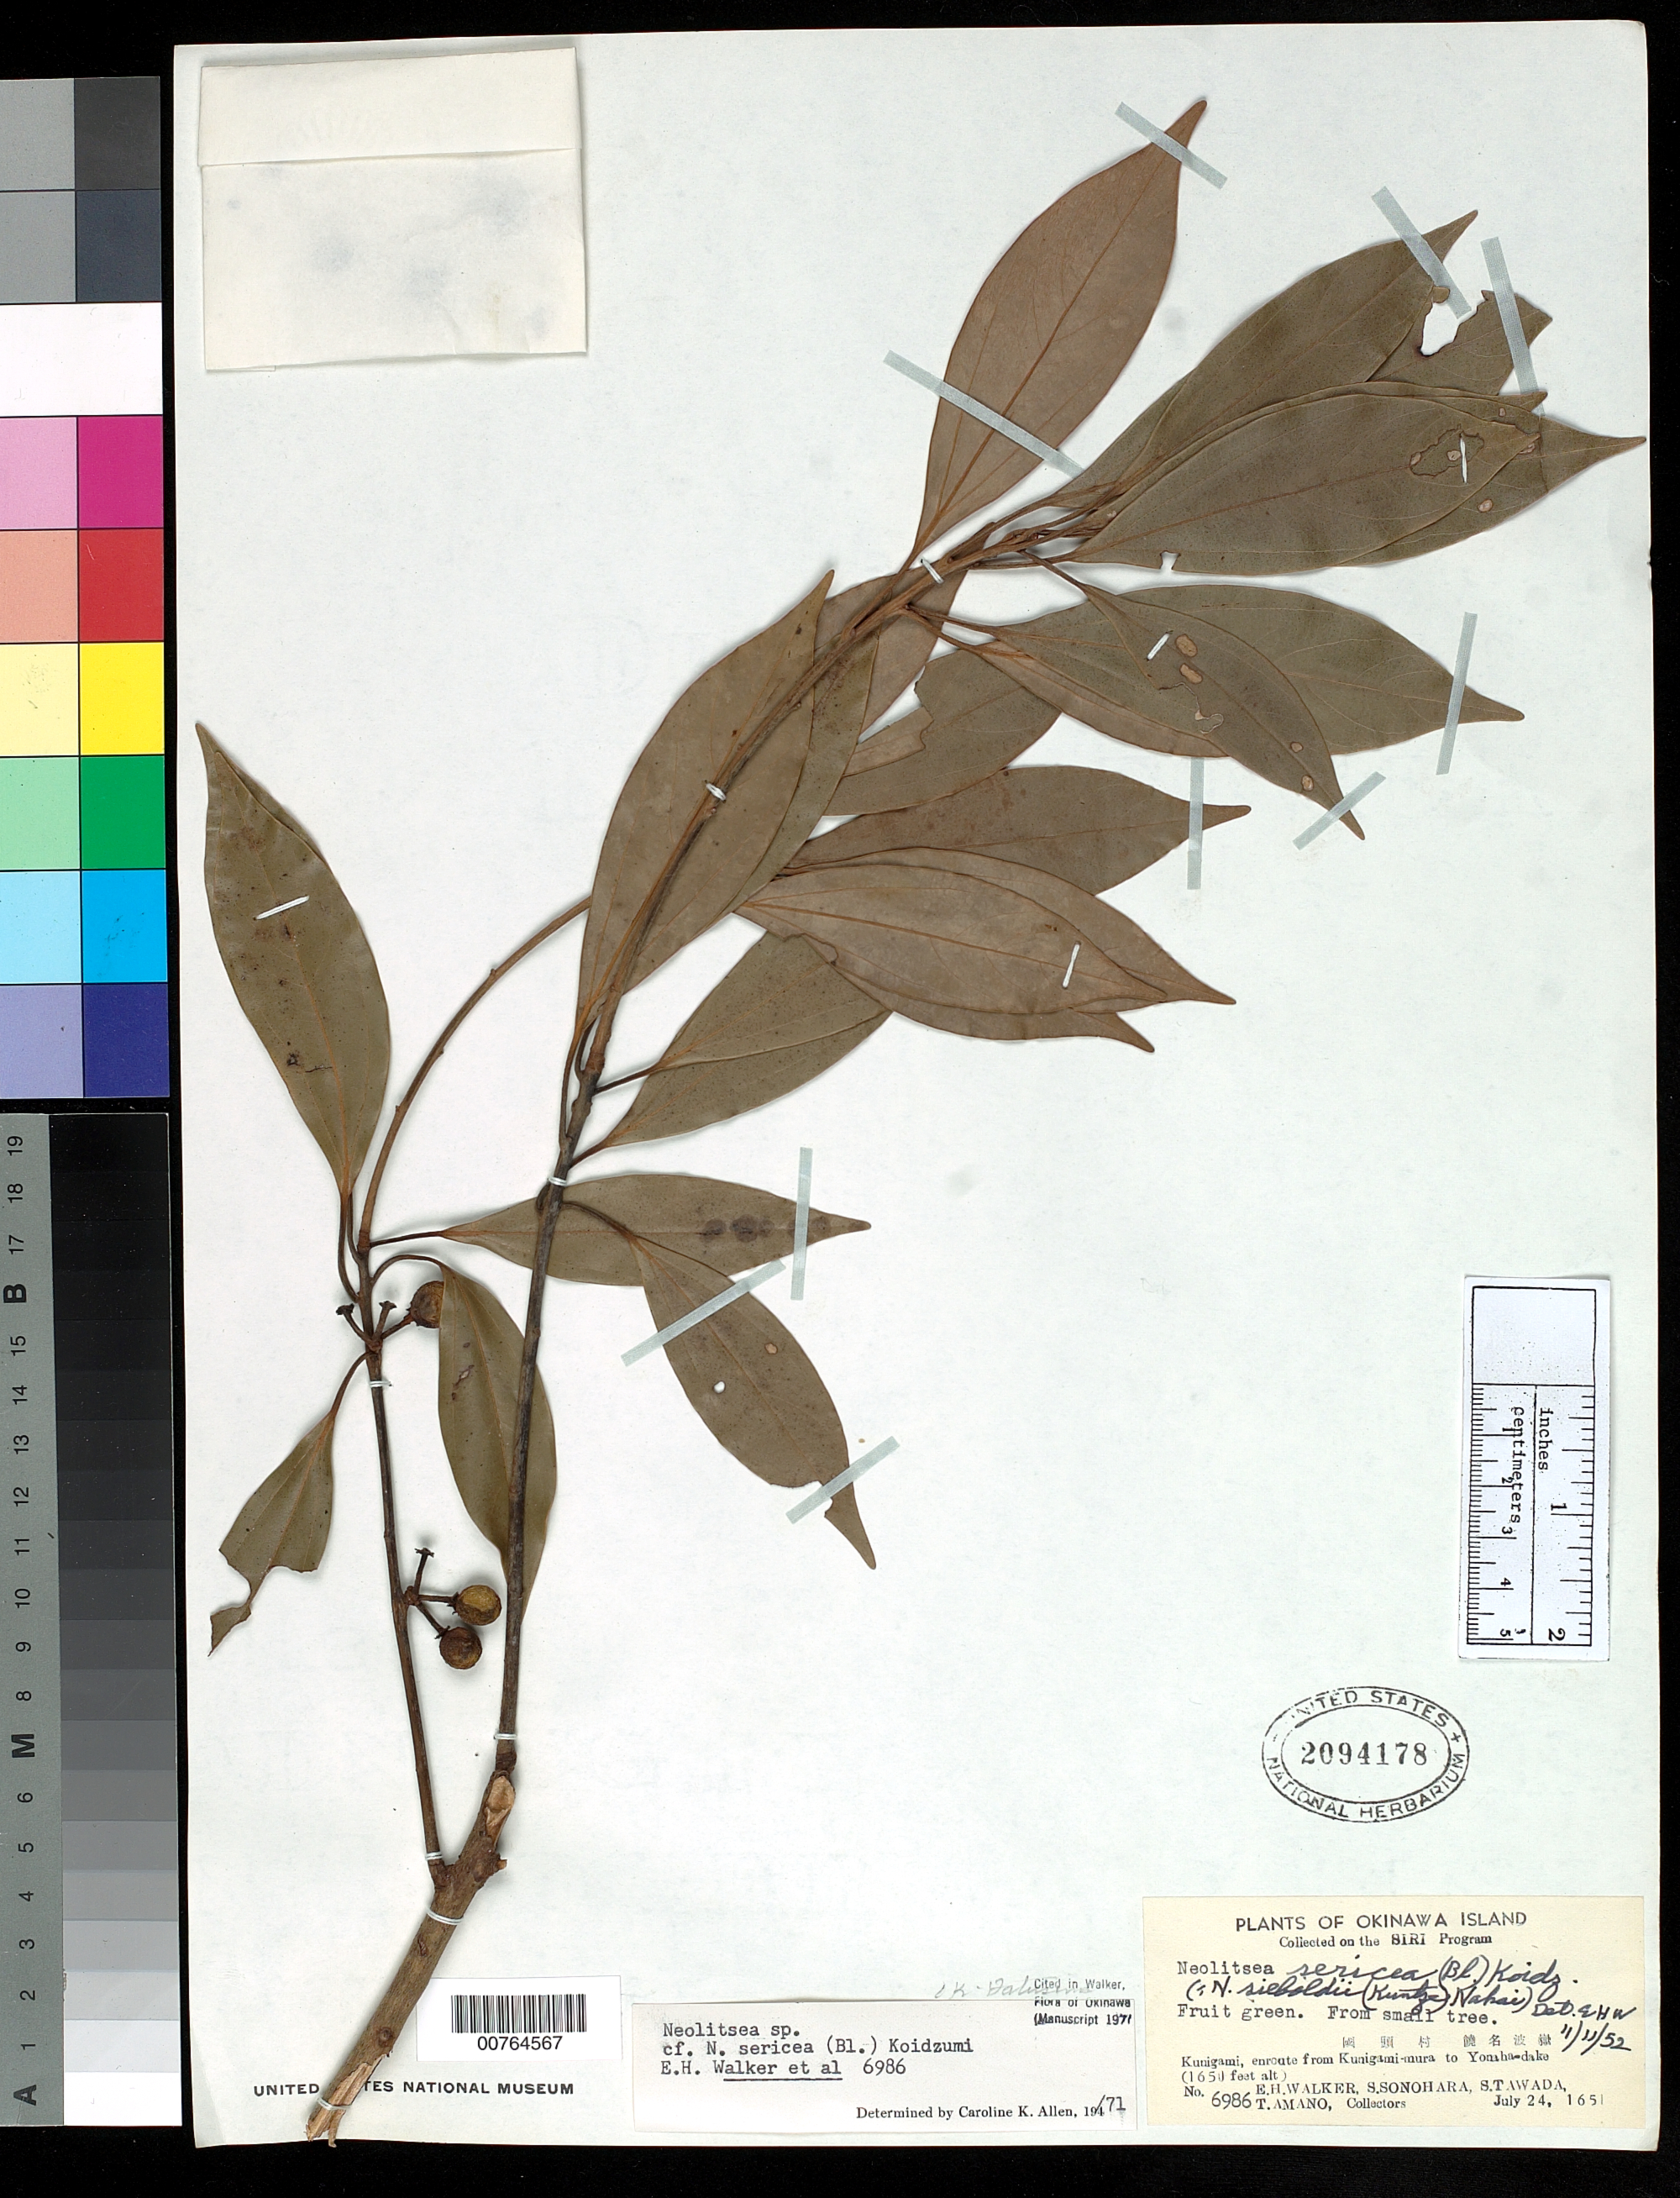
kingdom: Plantae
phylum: Tracheophyta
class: Magnoliopsida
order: Laurales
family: Lauraceae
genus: Neolitsea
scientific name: Neolitsea sericea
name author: (Blume) Koidz.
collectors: E. H. Walker, S. Sonohara, S. Tawada & T. Amano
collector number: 6986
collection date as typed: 24 Jul 1951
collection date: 1951-07-24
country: Japan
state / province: Okinawa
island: Okinawa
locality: Kunigami-mura to Yonahadake.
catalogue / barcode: US 2094178